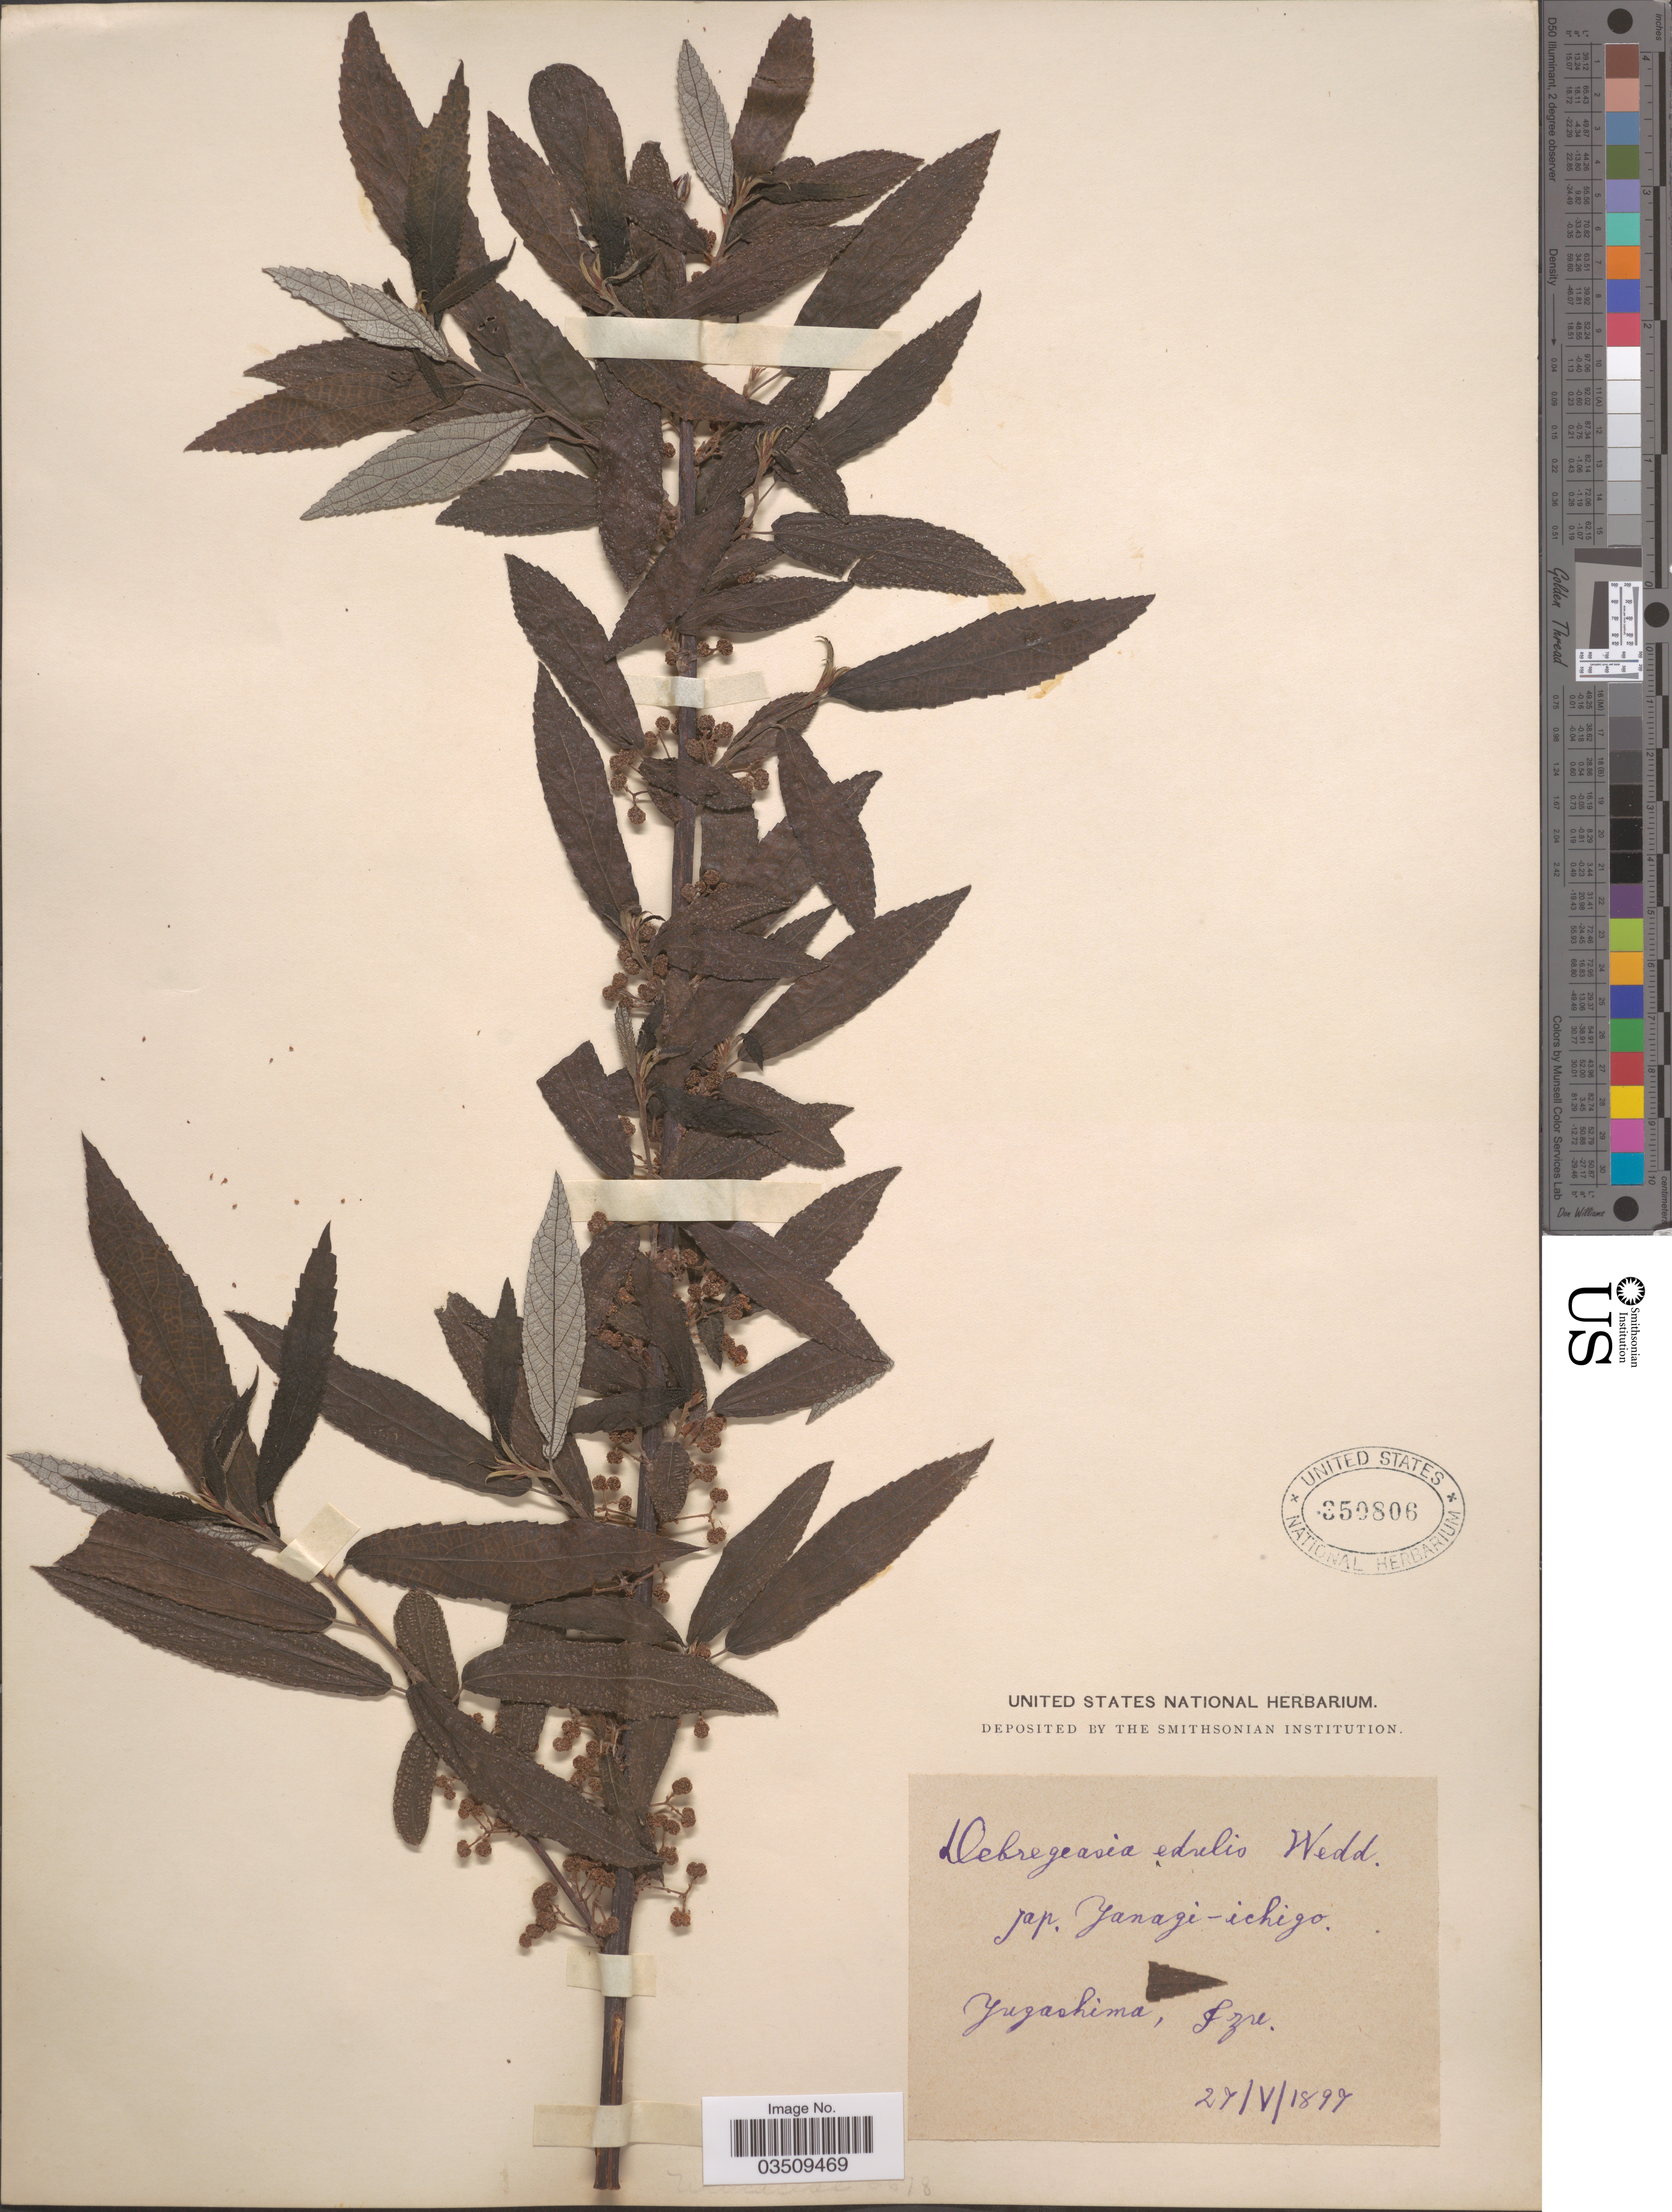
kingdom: Plantae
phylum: Tracheophyta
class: Magnoliopsida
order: Rosales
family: Urticaceae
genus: Debregeasia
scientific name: Debregeasia edulis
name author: (Siebold & Zucc.) Wedd.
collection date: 1897-05-27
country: Japan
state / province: Sizuoka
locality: Yugashima, Izu.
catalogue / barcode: US 350806